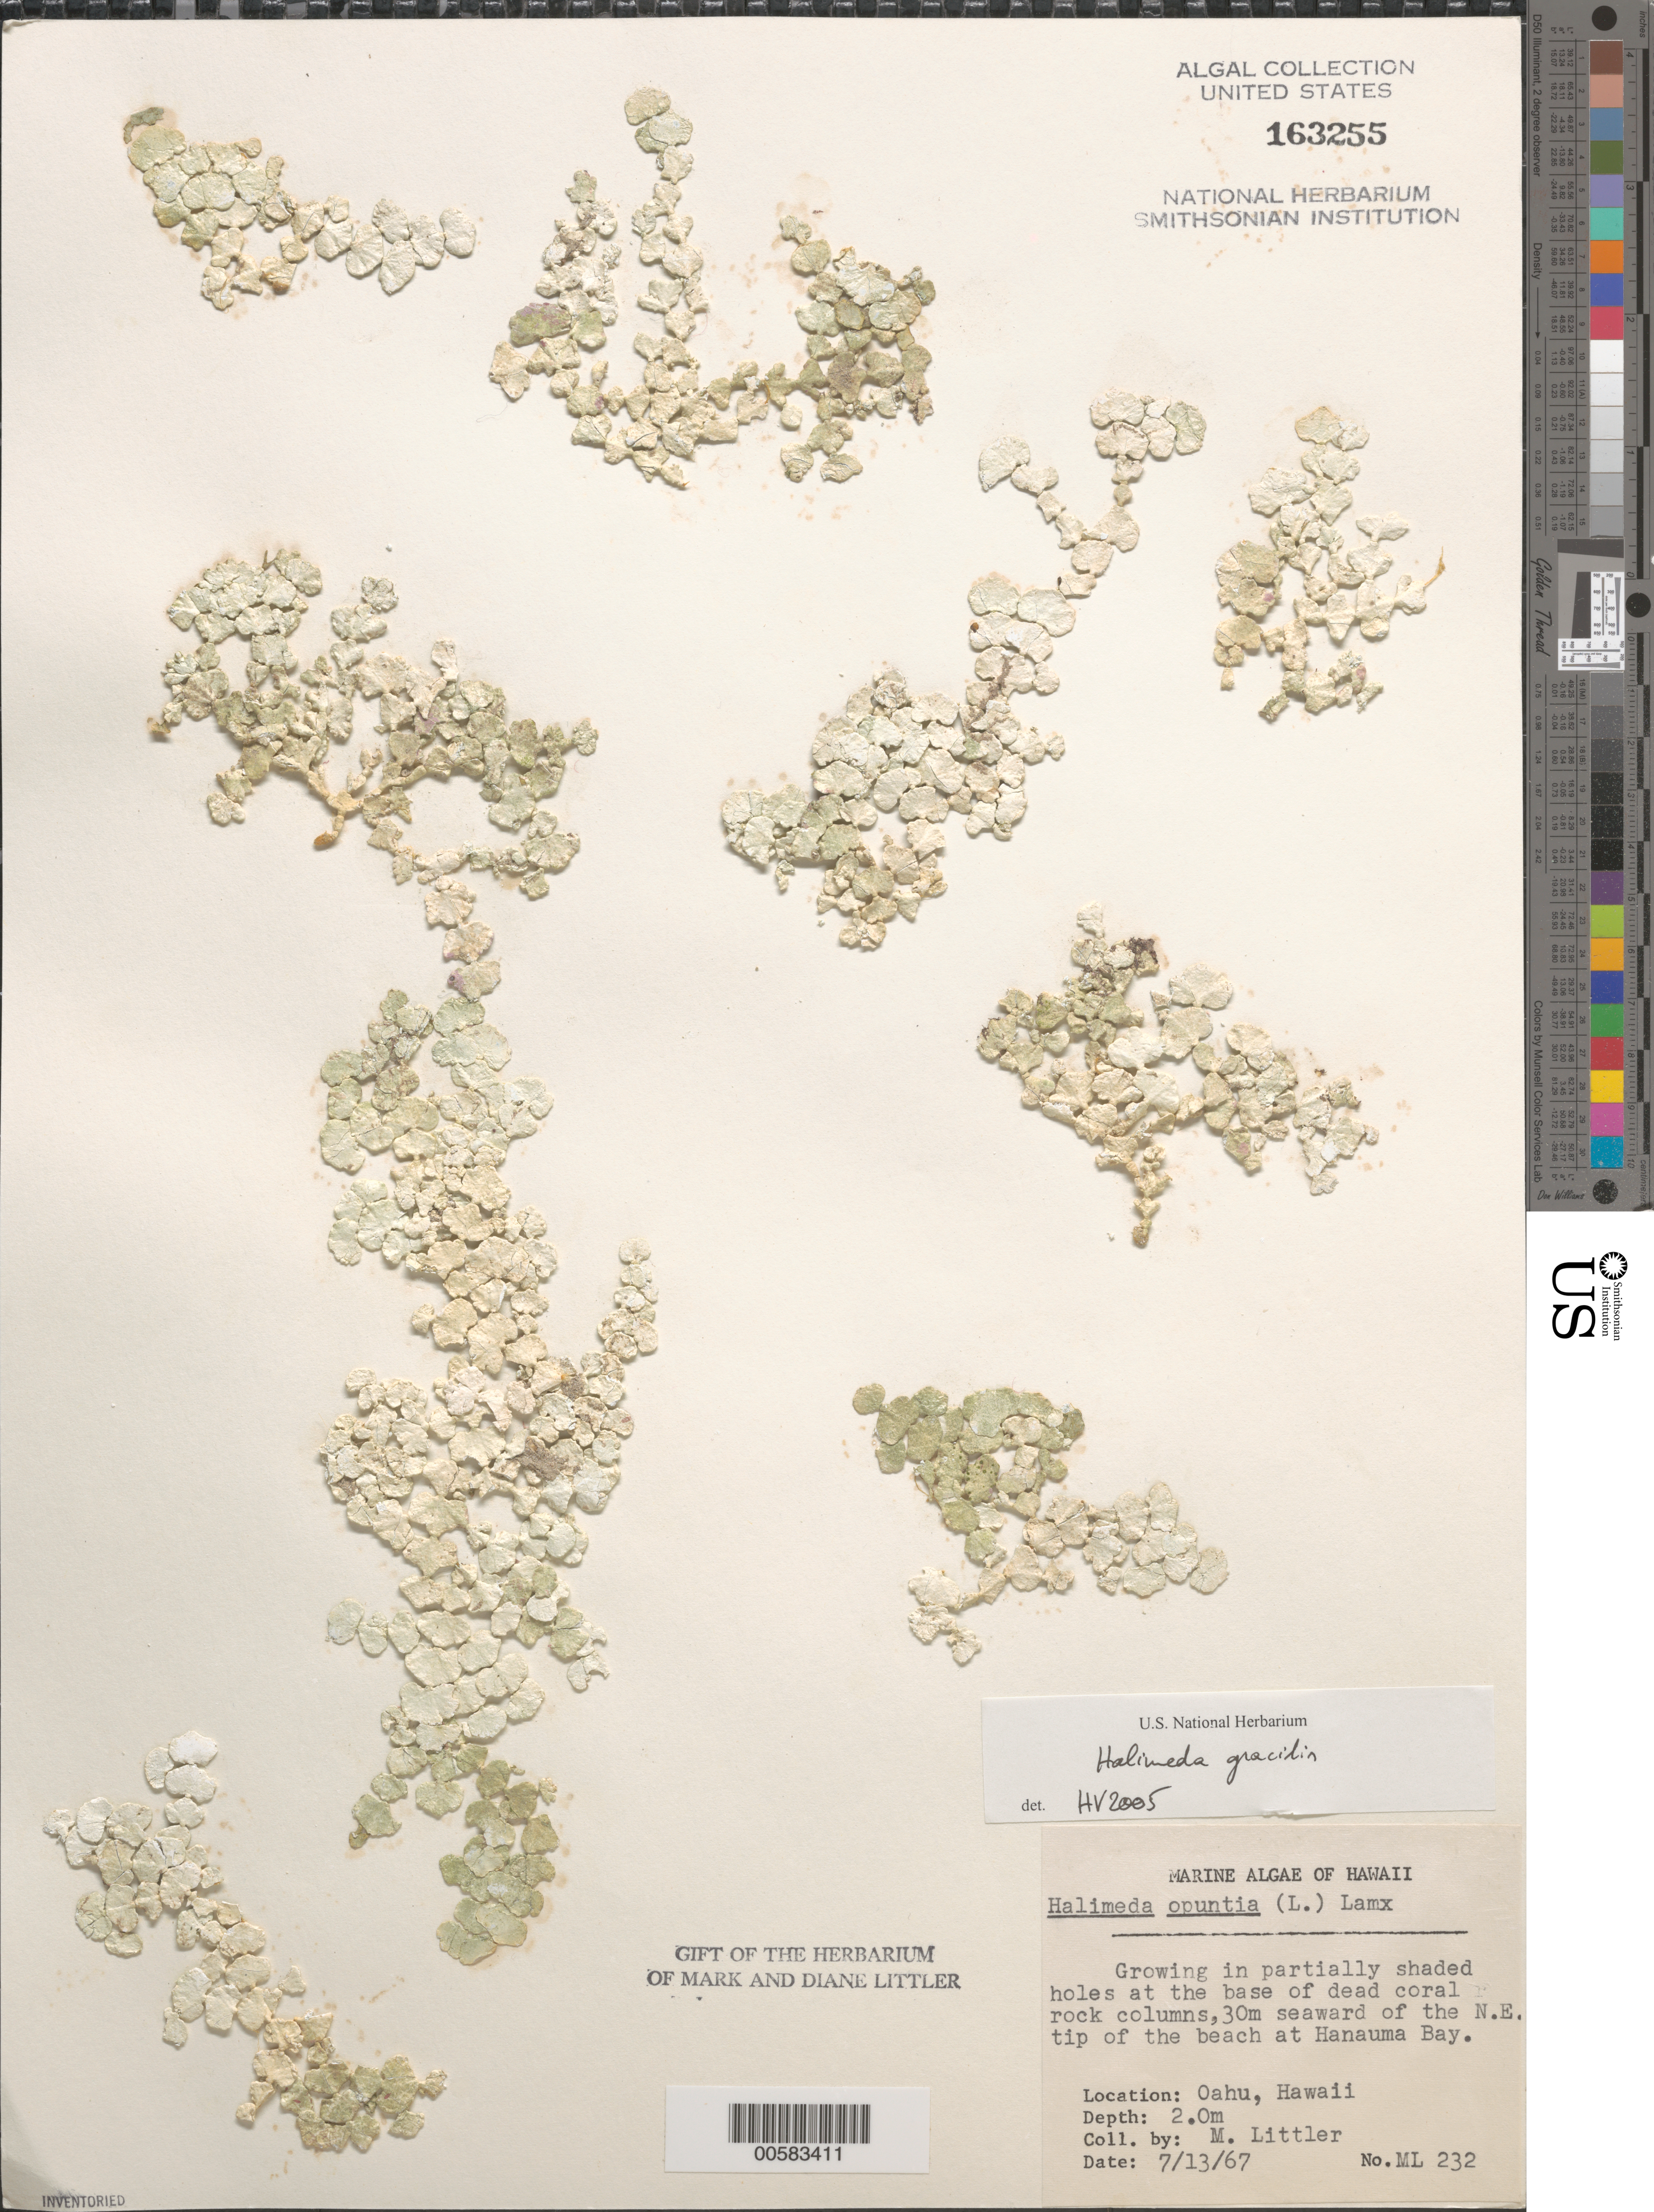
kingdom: Plantae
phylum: Chlorophyta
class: Ulvophyceae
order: Bryopsidales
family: Halimedaceae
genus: Halimeda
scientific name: Halimeda gracilis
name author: Harv. ex J. Agardh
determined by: Verbruggen, H.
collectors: M. M. Littler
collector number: ML 232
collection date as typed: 13 Jul 1967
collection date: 1967-07-13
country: United States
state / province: Hawaii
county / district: Honolulu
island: Oahu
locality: Hanauma Bay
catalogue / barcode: US 163255